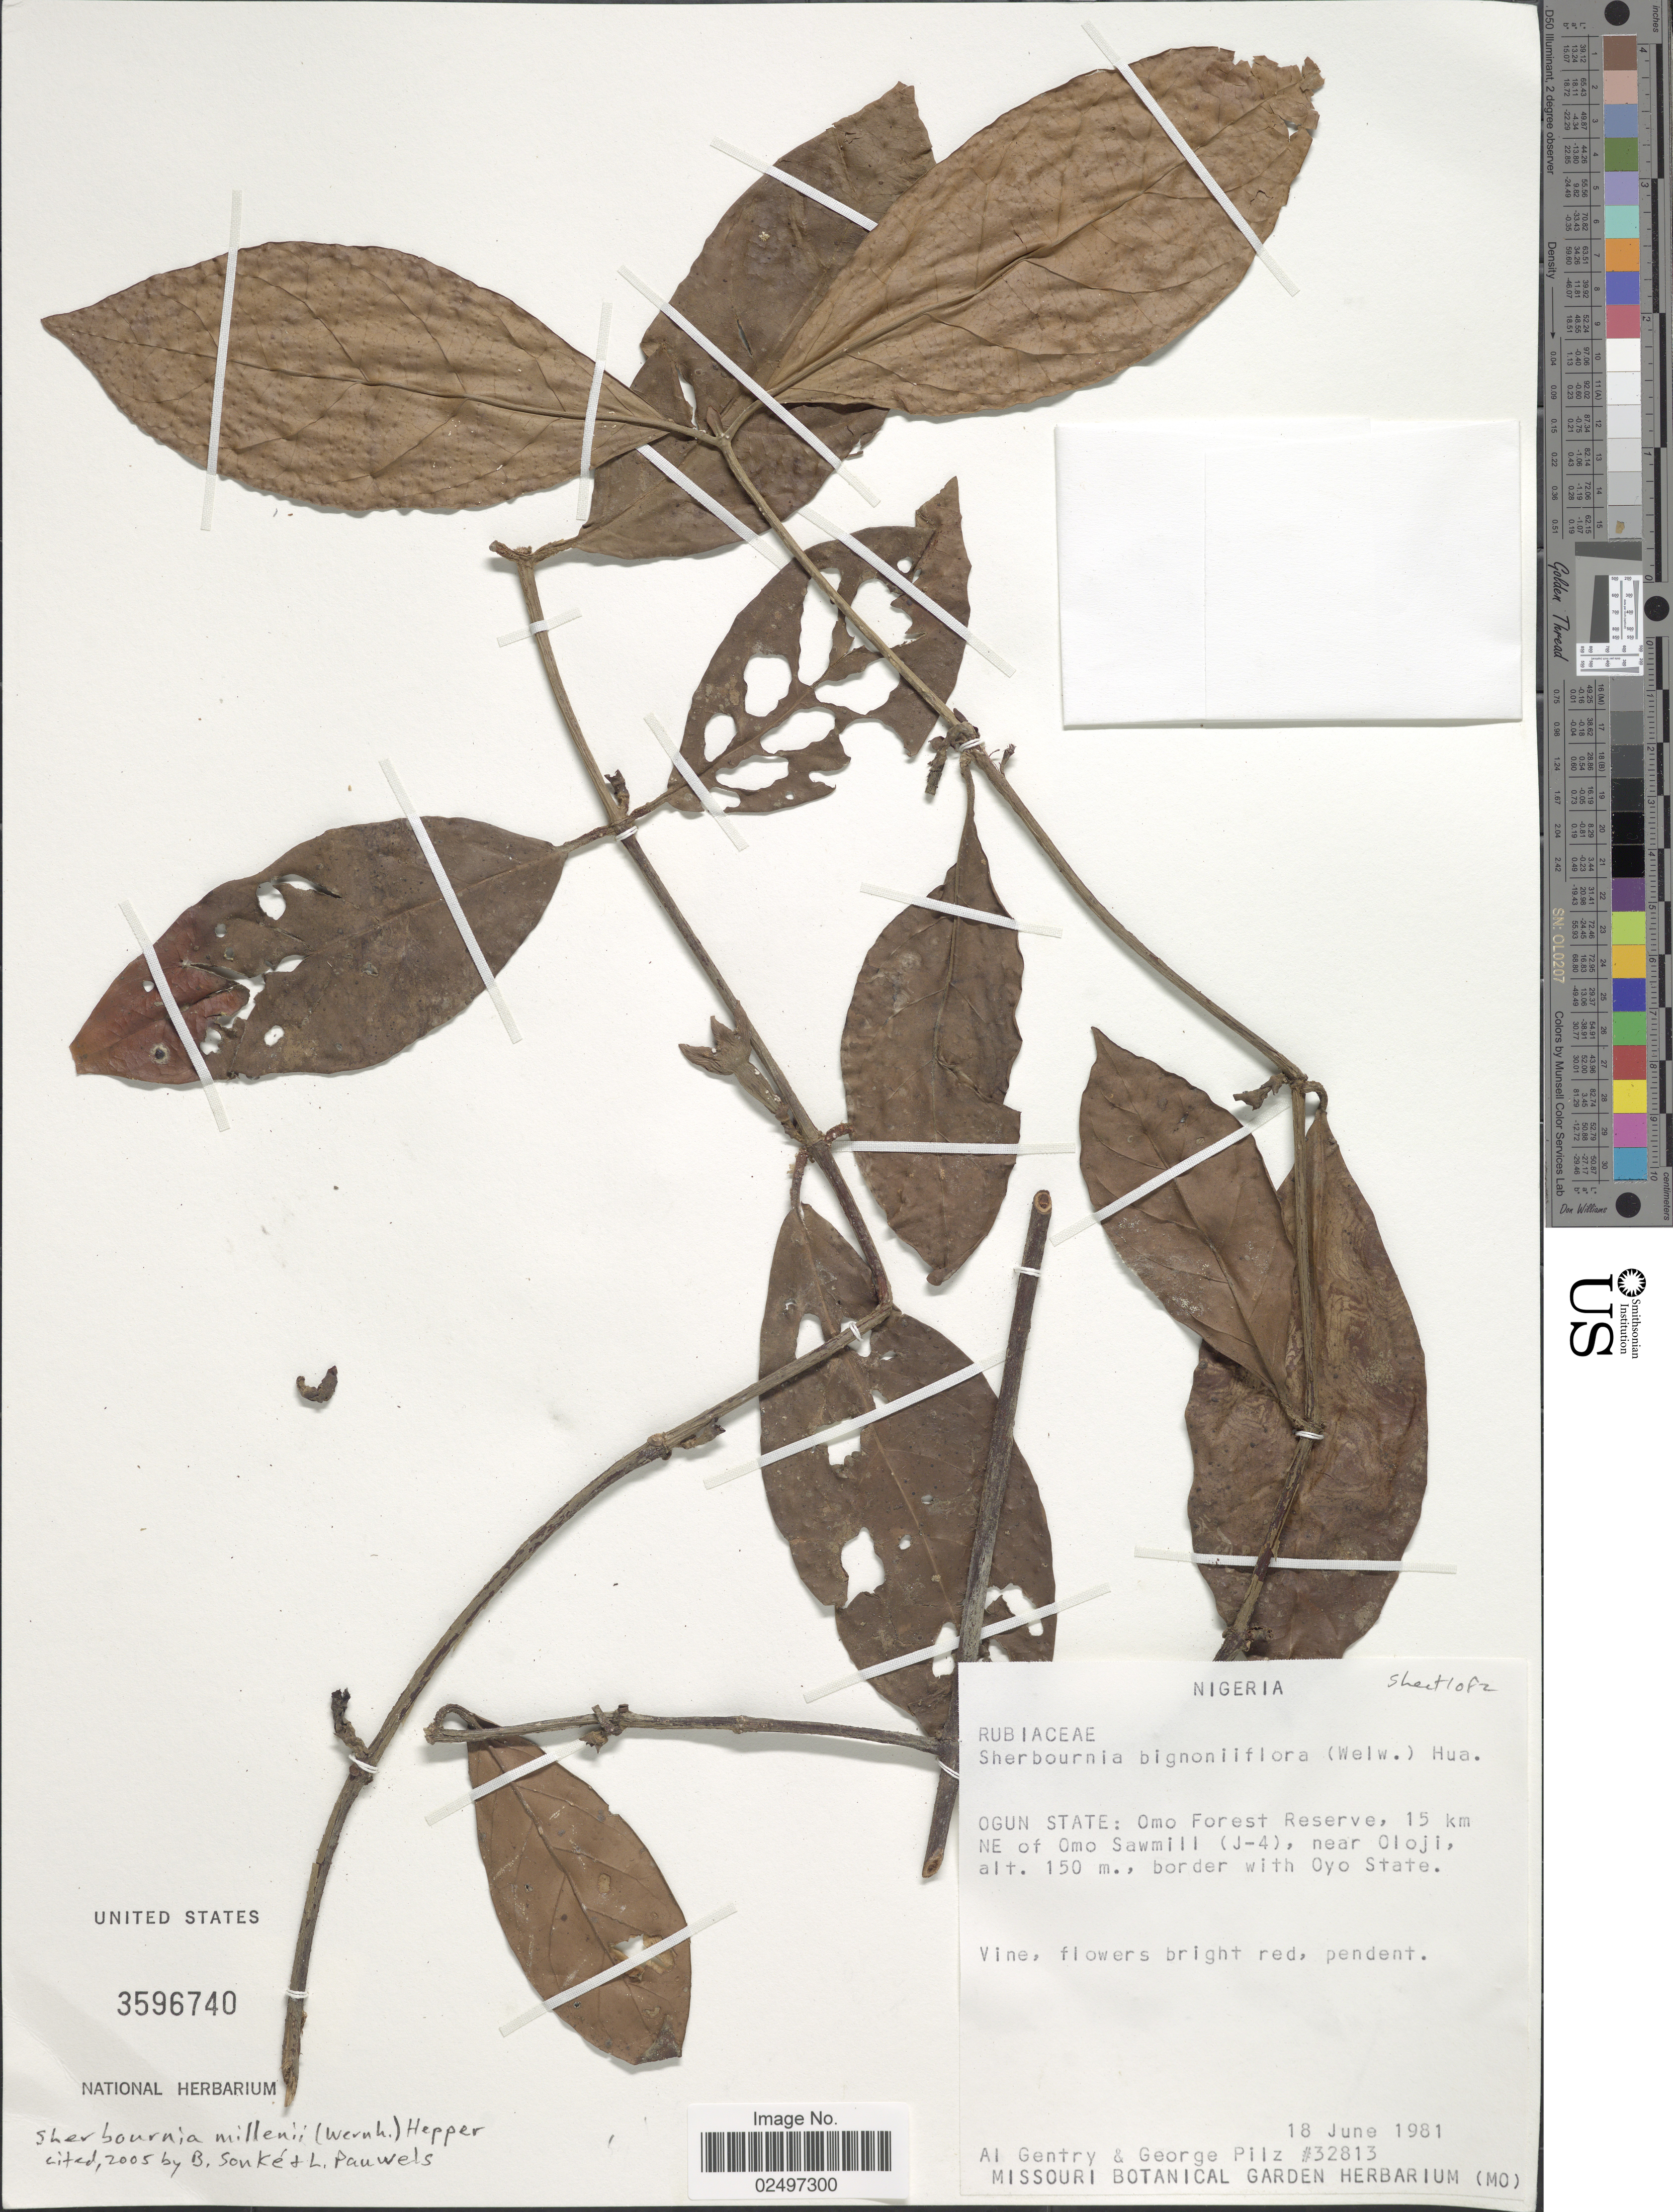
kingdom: Plantae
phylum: Tracheophyta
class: Magnoliopsida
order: Gentianales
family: Rubiaceae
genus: Sherbournia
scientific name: Sherbournia millenii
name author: (Wernham) Hepper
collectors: A. H. Gentry & G. E. Pilz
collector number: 32813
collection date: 1981-06-18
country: Nigeria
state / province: Ogun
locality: Ogun State: Omo Forest Reserve, 15 km NE of Omo Sawmill (J-4) near Oloji, border with Oyo State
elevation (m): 150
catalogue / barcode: US 3596740